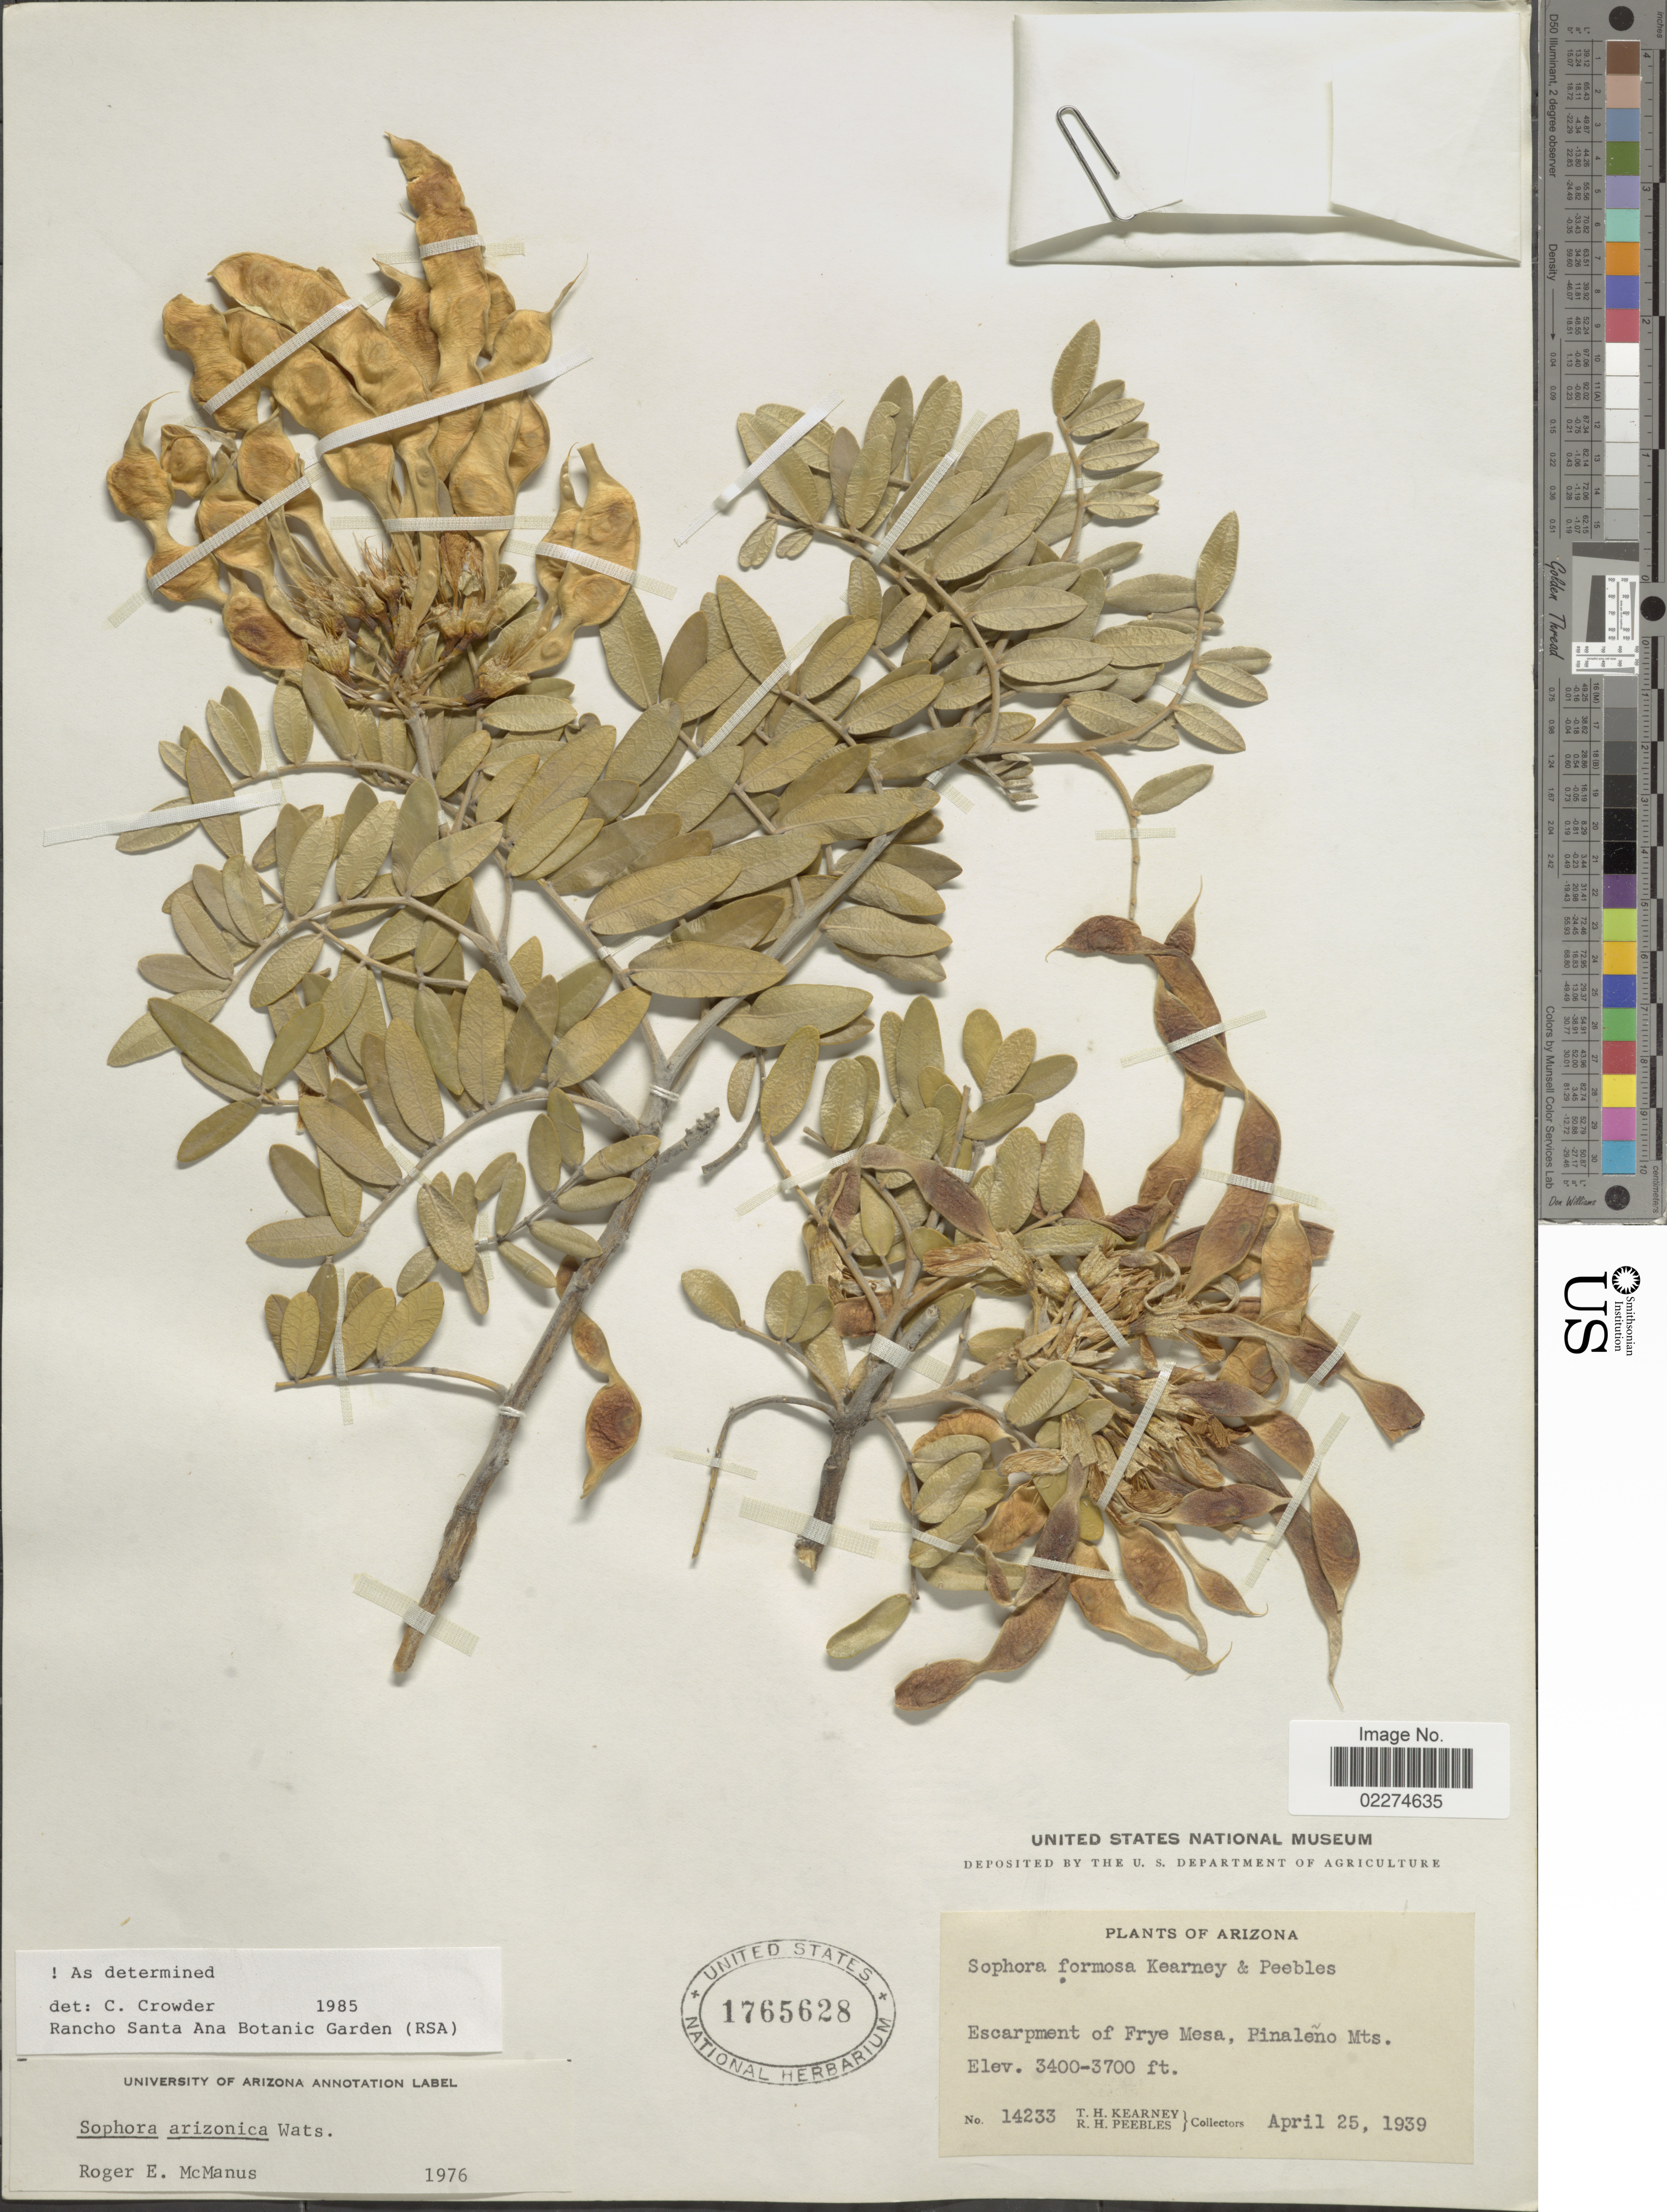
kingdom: Plantae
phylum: Tracheophyta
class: Magnoliopsida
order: Fabales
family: Fabaceae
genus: Dermatophyllum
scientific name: Dermatophyllum arizonicum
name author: (S. Watson) Vincent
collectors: T. H. Kearney & R. H. Peebles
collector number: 14233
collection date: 1939-04-25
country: United States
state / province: Arizona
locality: Escarpment of Frye Mesa, Pinaleno Mts.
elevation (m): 1036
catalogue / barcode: US 1765628